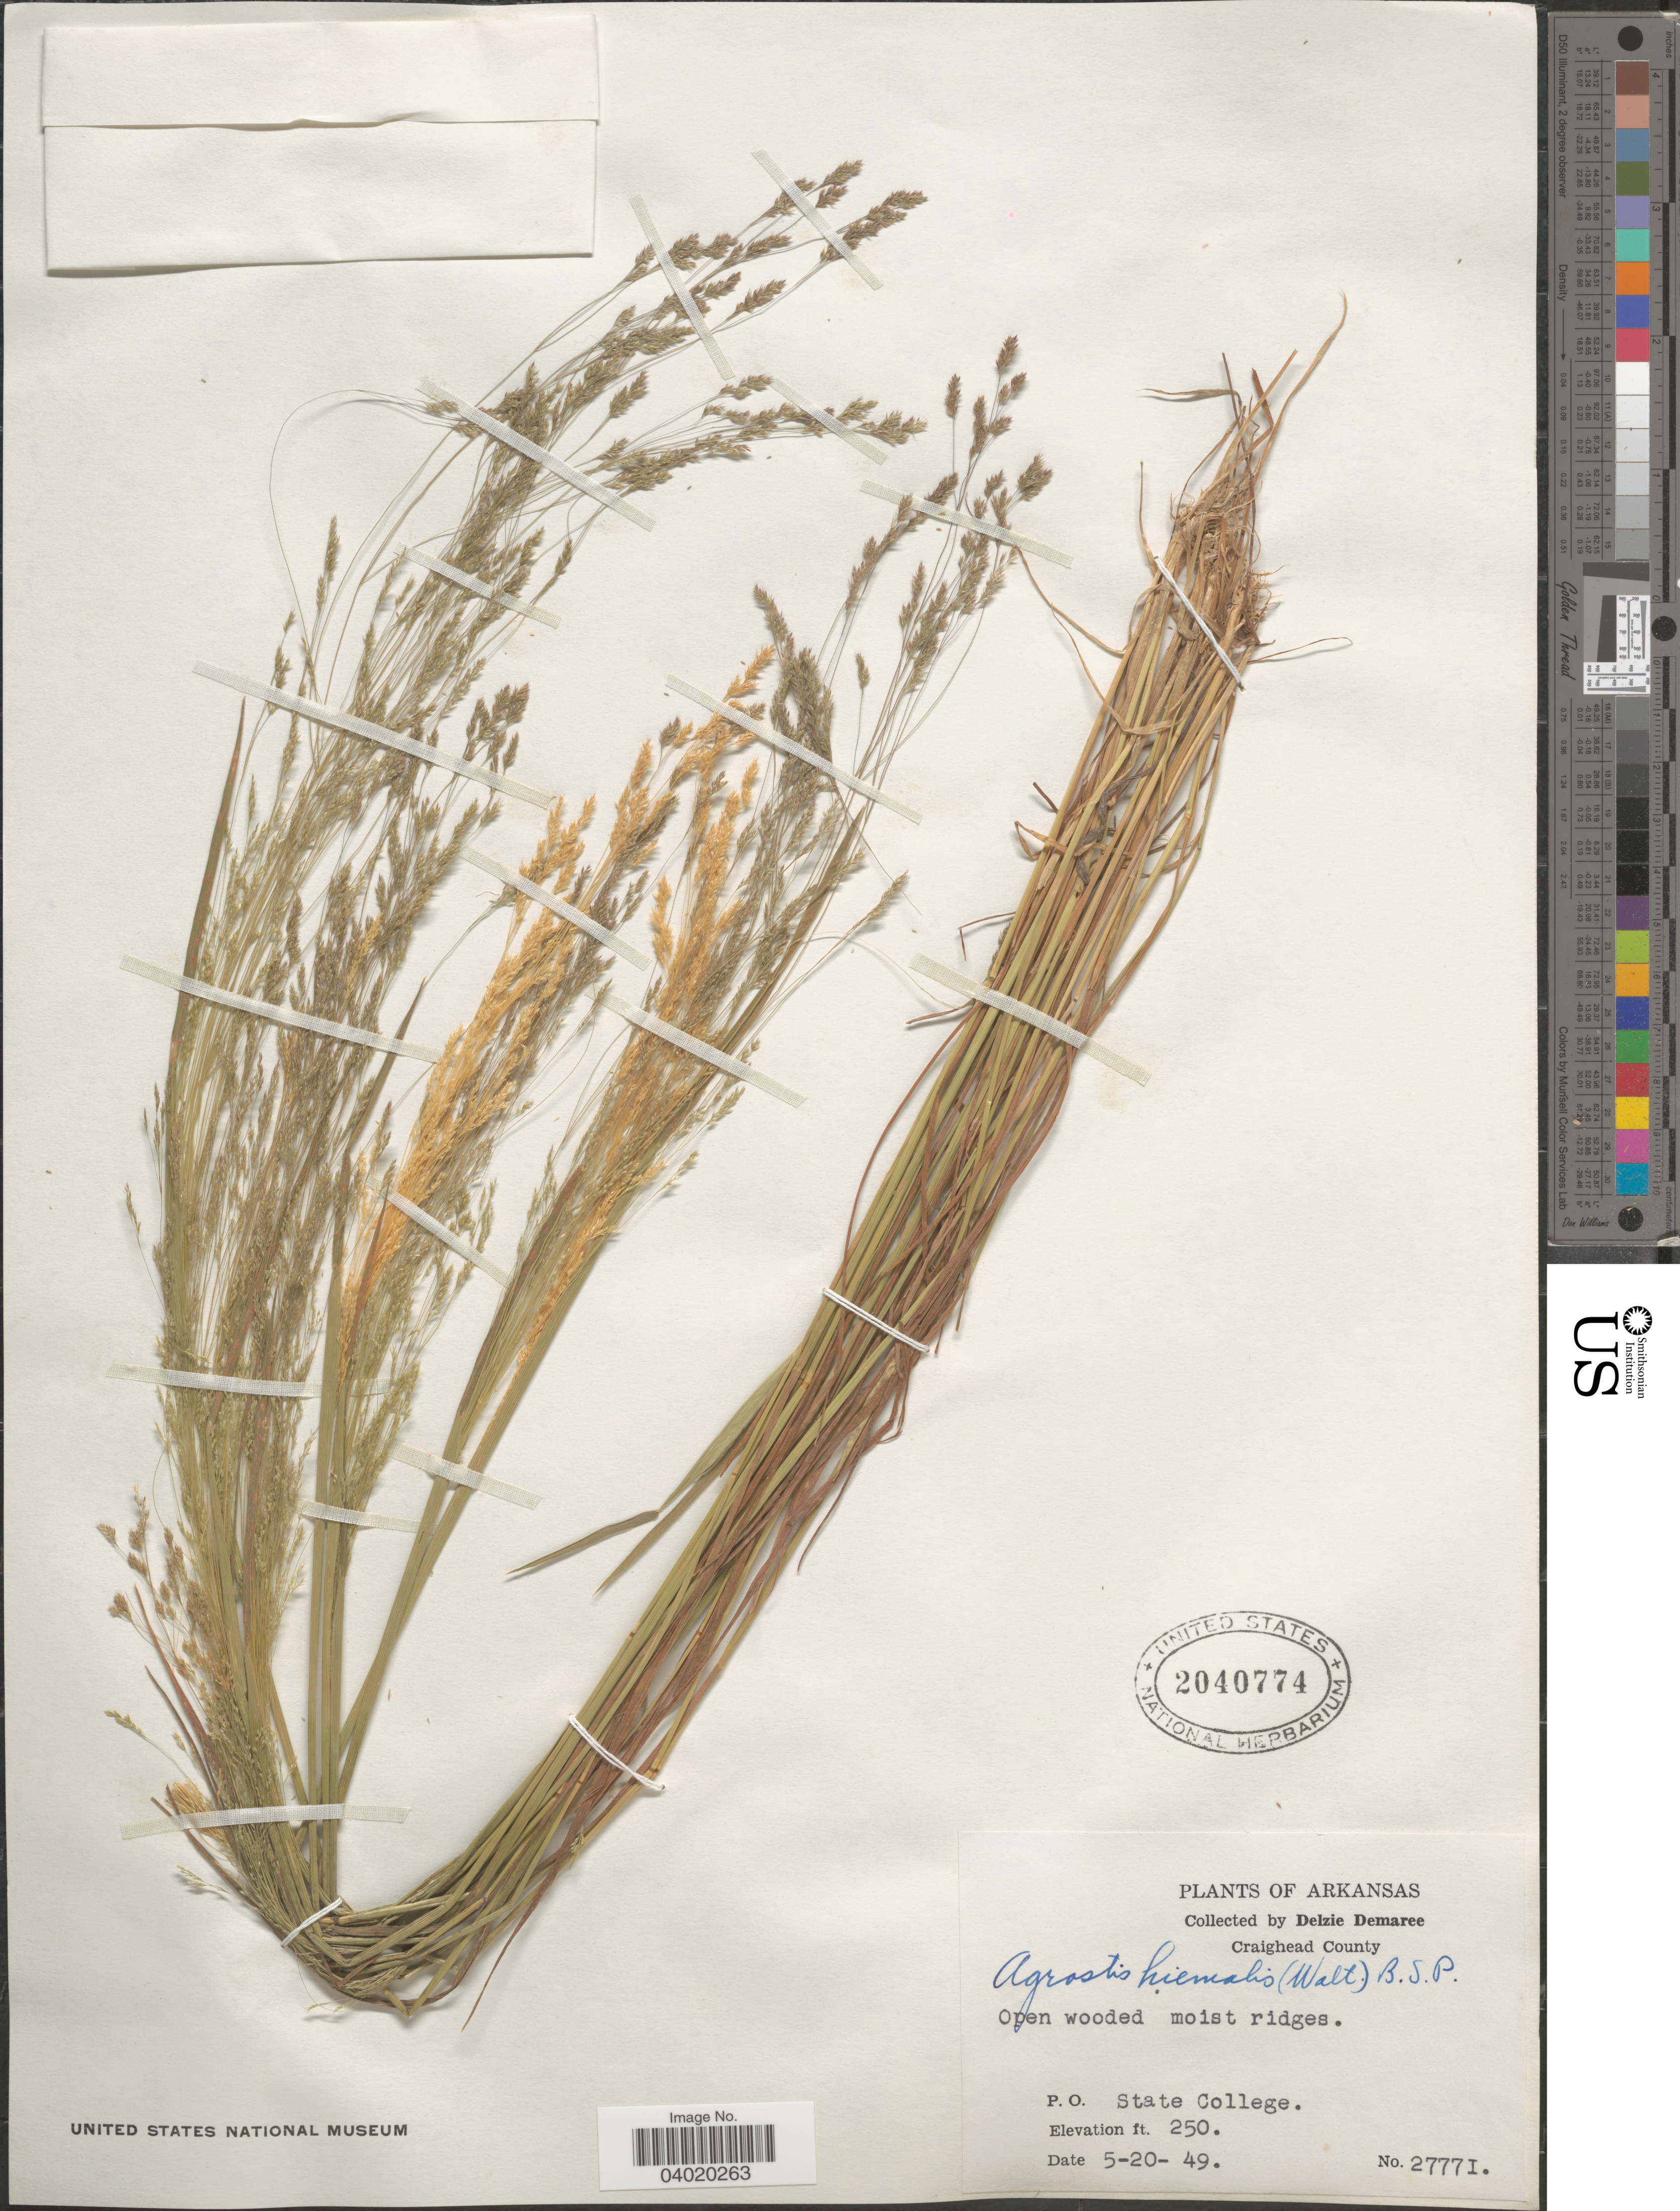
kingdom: Plantae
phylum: Tracheophyta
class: Liliopsida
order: Poales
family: Poaceae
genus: Agrostis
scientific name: Agrostis hyemalis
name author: (Walter) Britton et al.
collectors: D. Demaree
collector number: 27771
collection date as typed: Transcribed d/m/y: 20/5/49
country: United States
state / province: Arkansas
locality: Craighead County. P. O. State College.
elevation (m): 76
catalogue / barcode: US 2040774